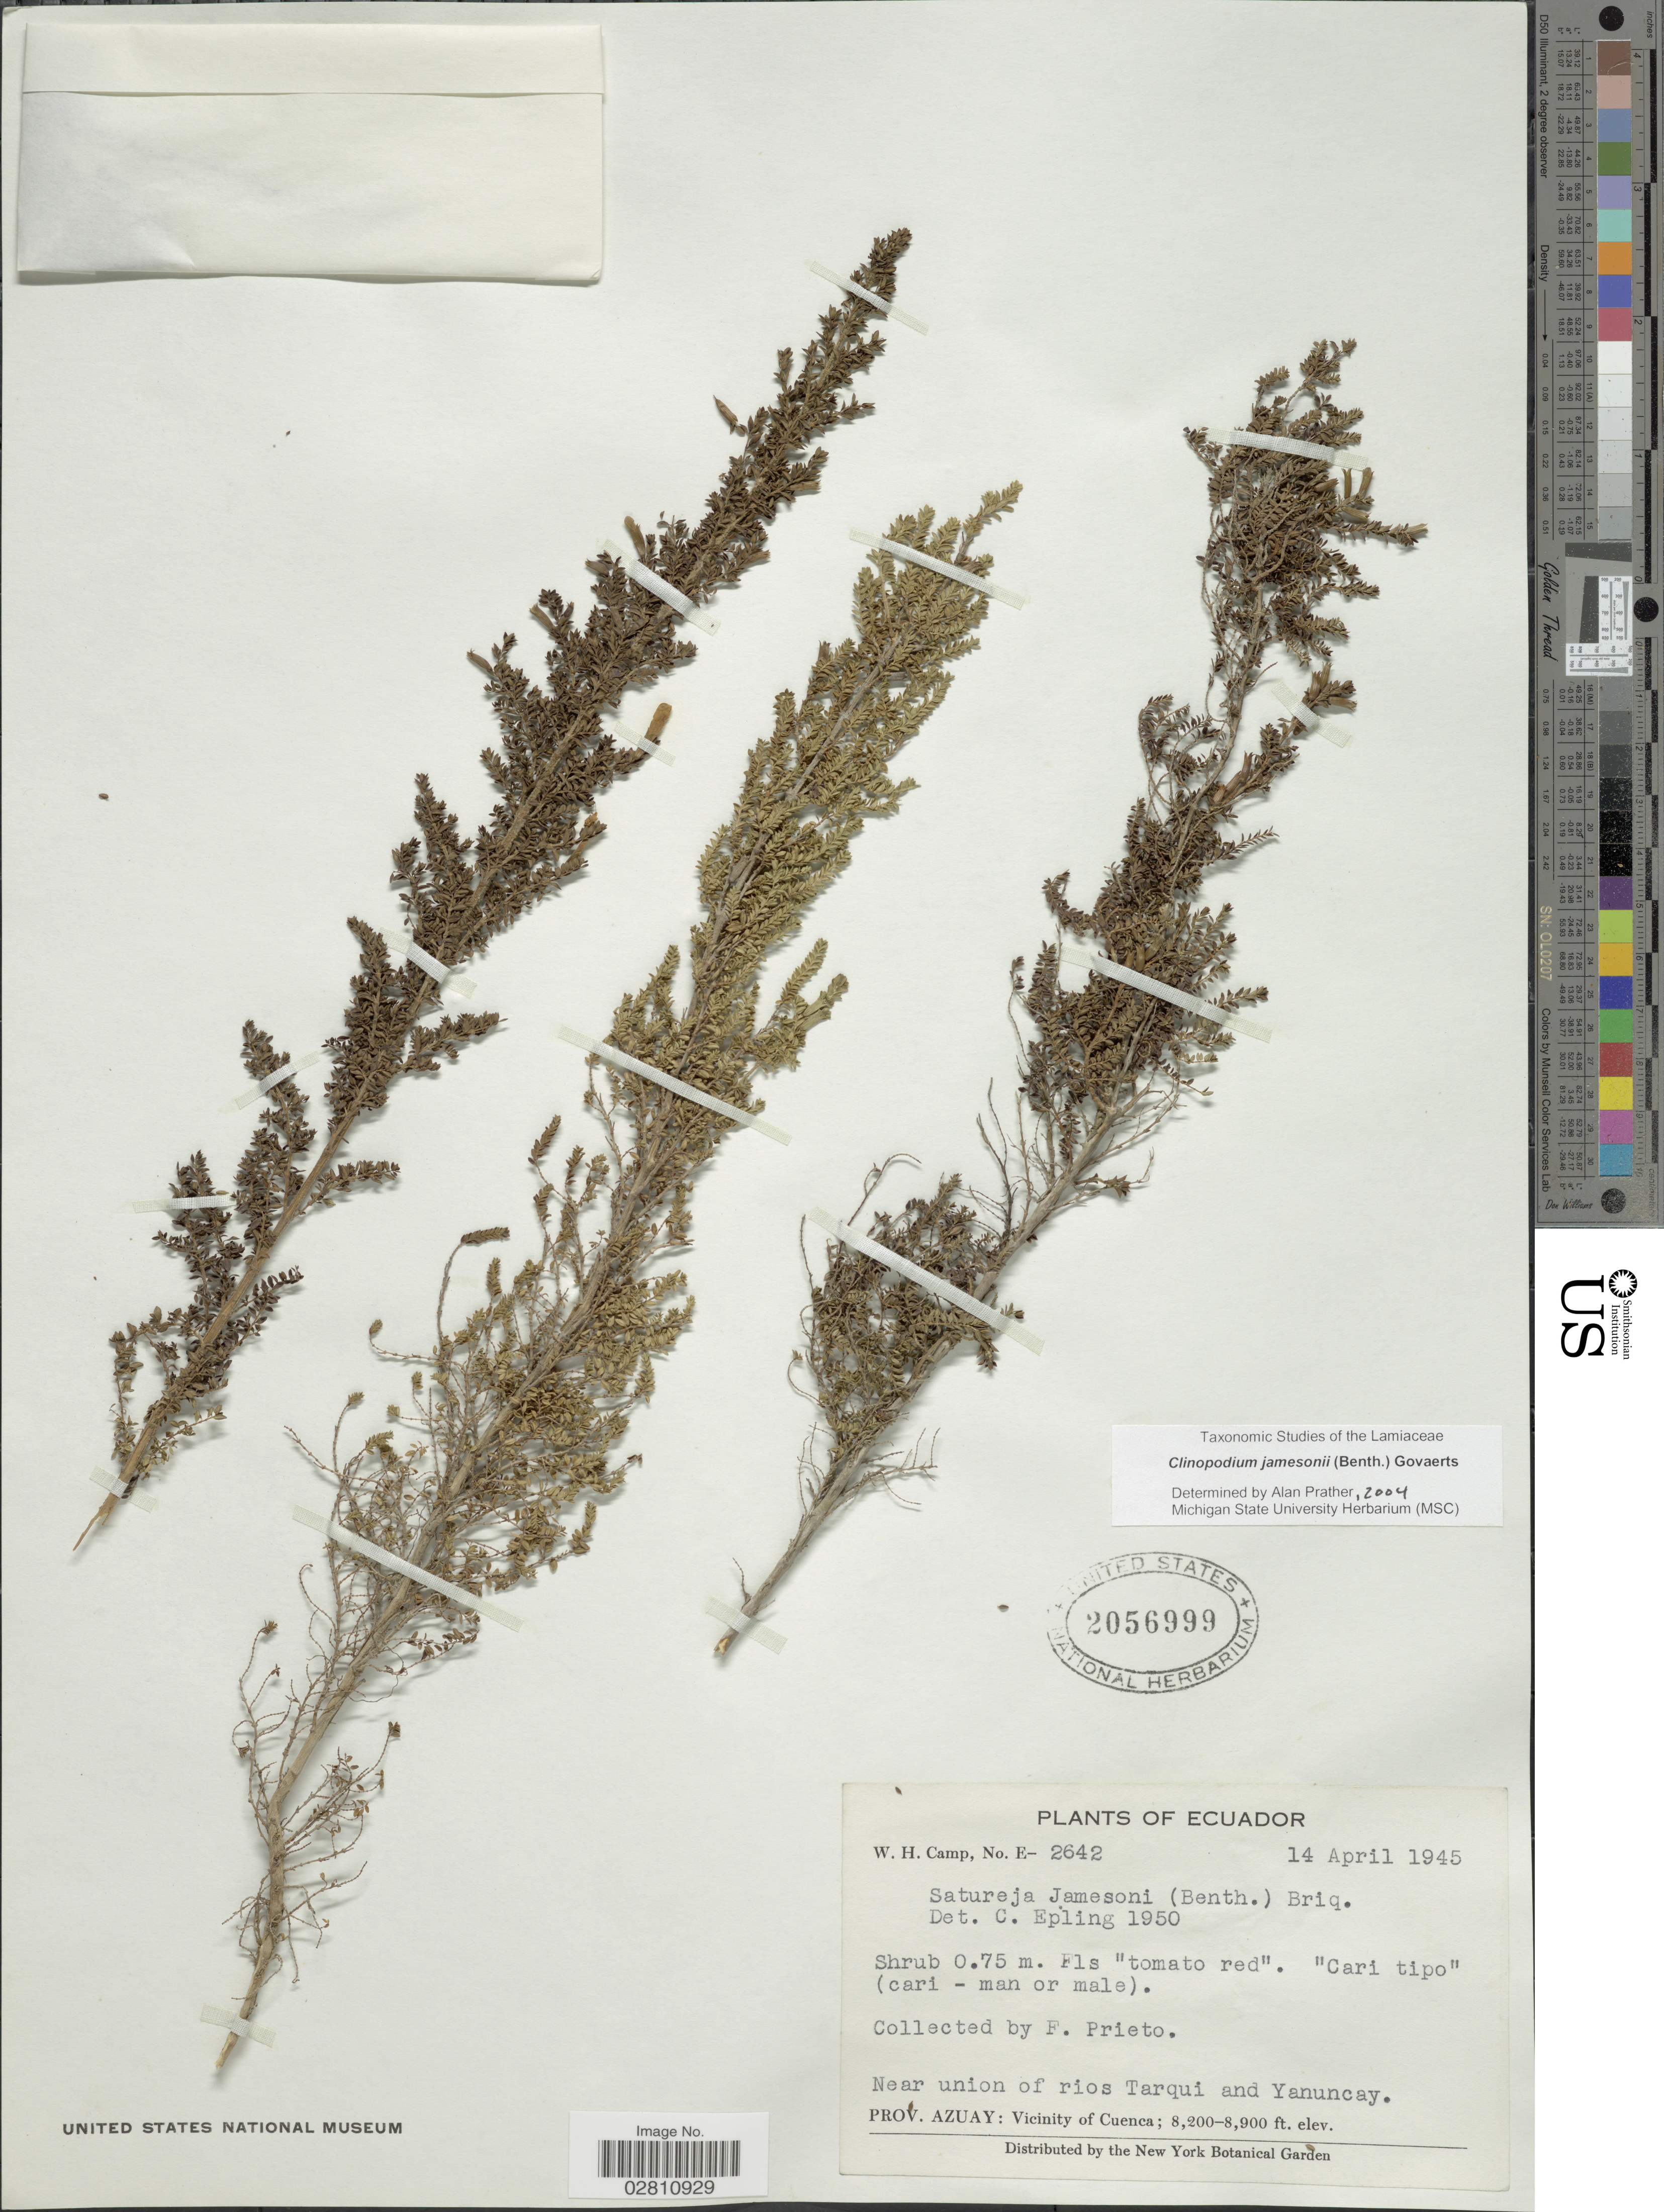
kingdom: Plantae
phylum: Tracheophyta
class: Magnoliopsida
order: Lamiales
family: Lamiaceae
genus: Clinopodium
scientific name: Clinopodium jamesonii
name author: (Benth.) Govaerts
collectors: F. Prieto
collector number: E-2642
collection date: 1945-04-14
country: Ecuador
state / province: Azuay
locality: Near union of rios Tarqui and Yanuncay, Prov. Azuay: Vicinity of Cuenca.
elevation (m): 2499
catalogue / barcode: US 2056999